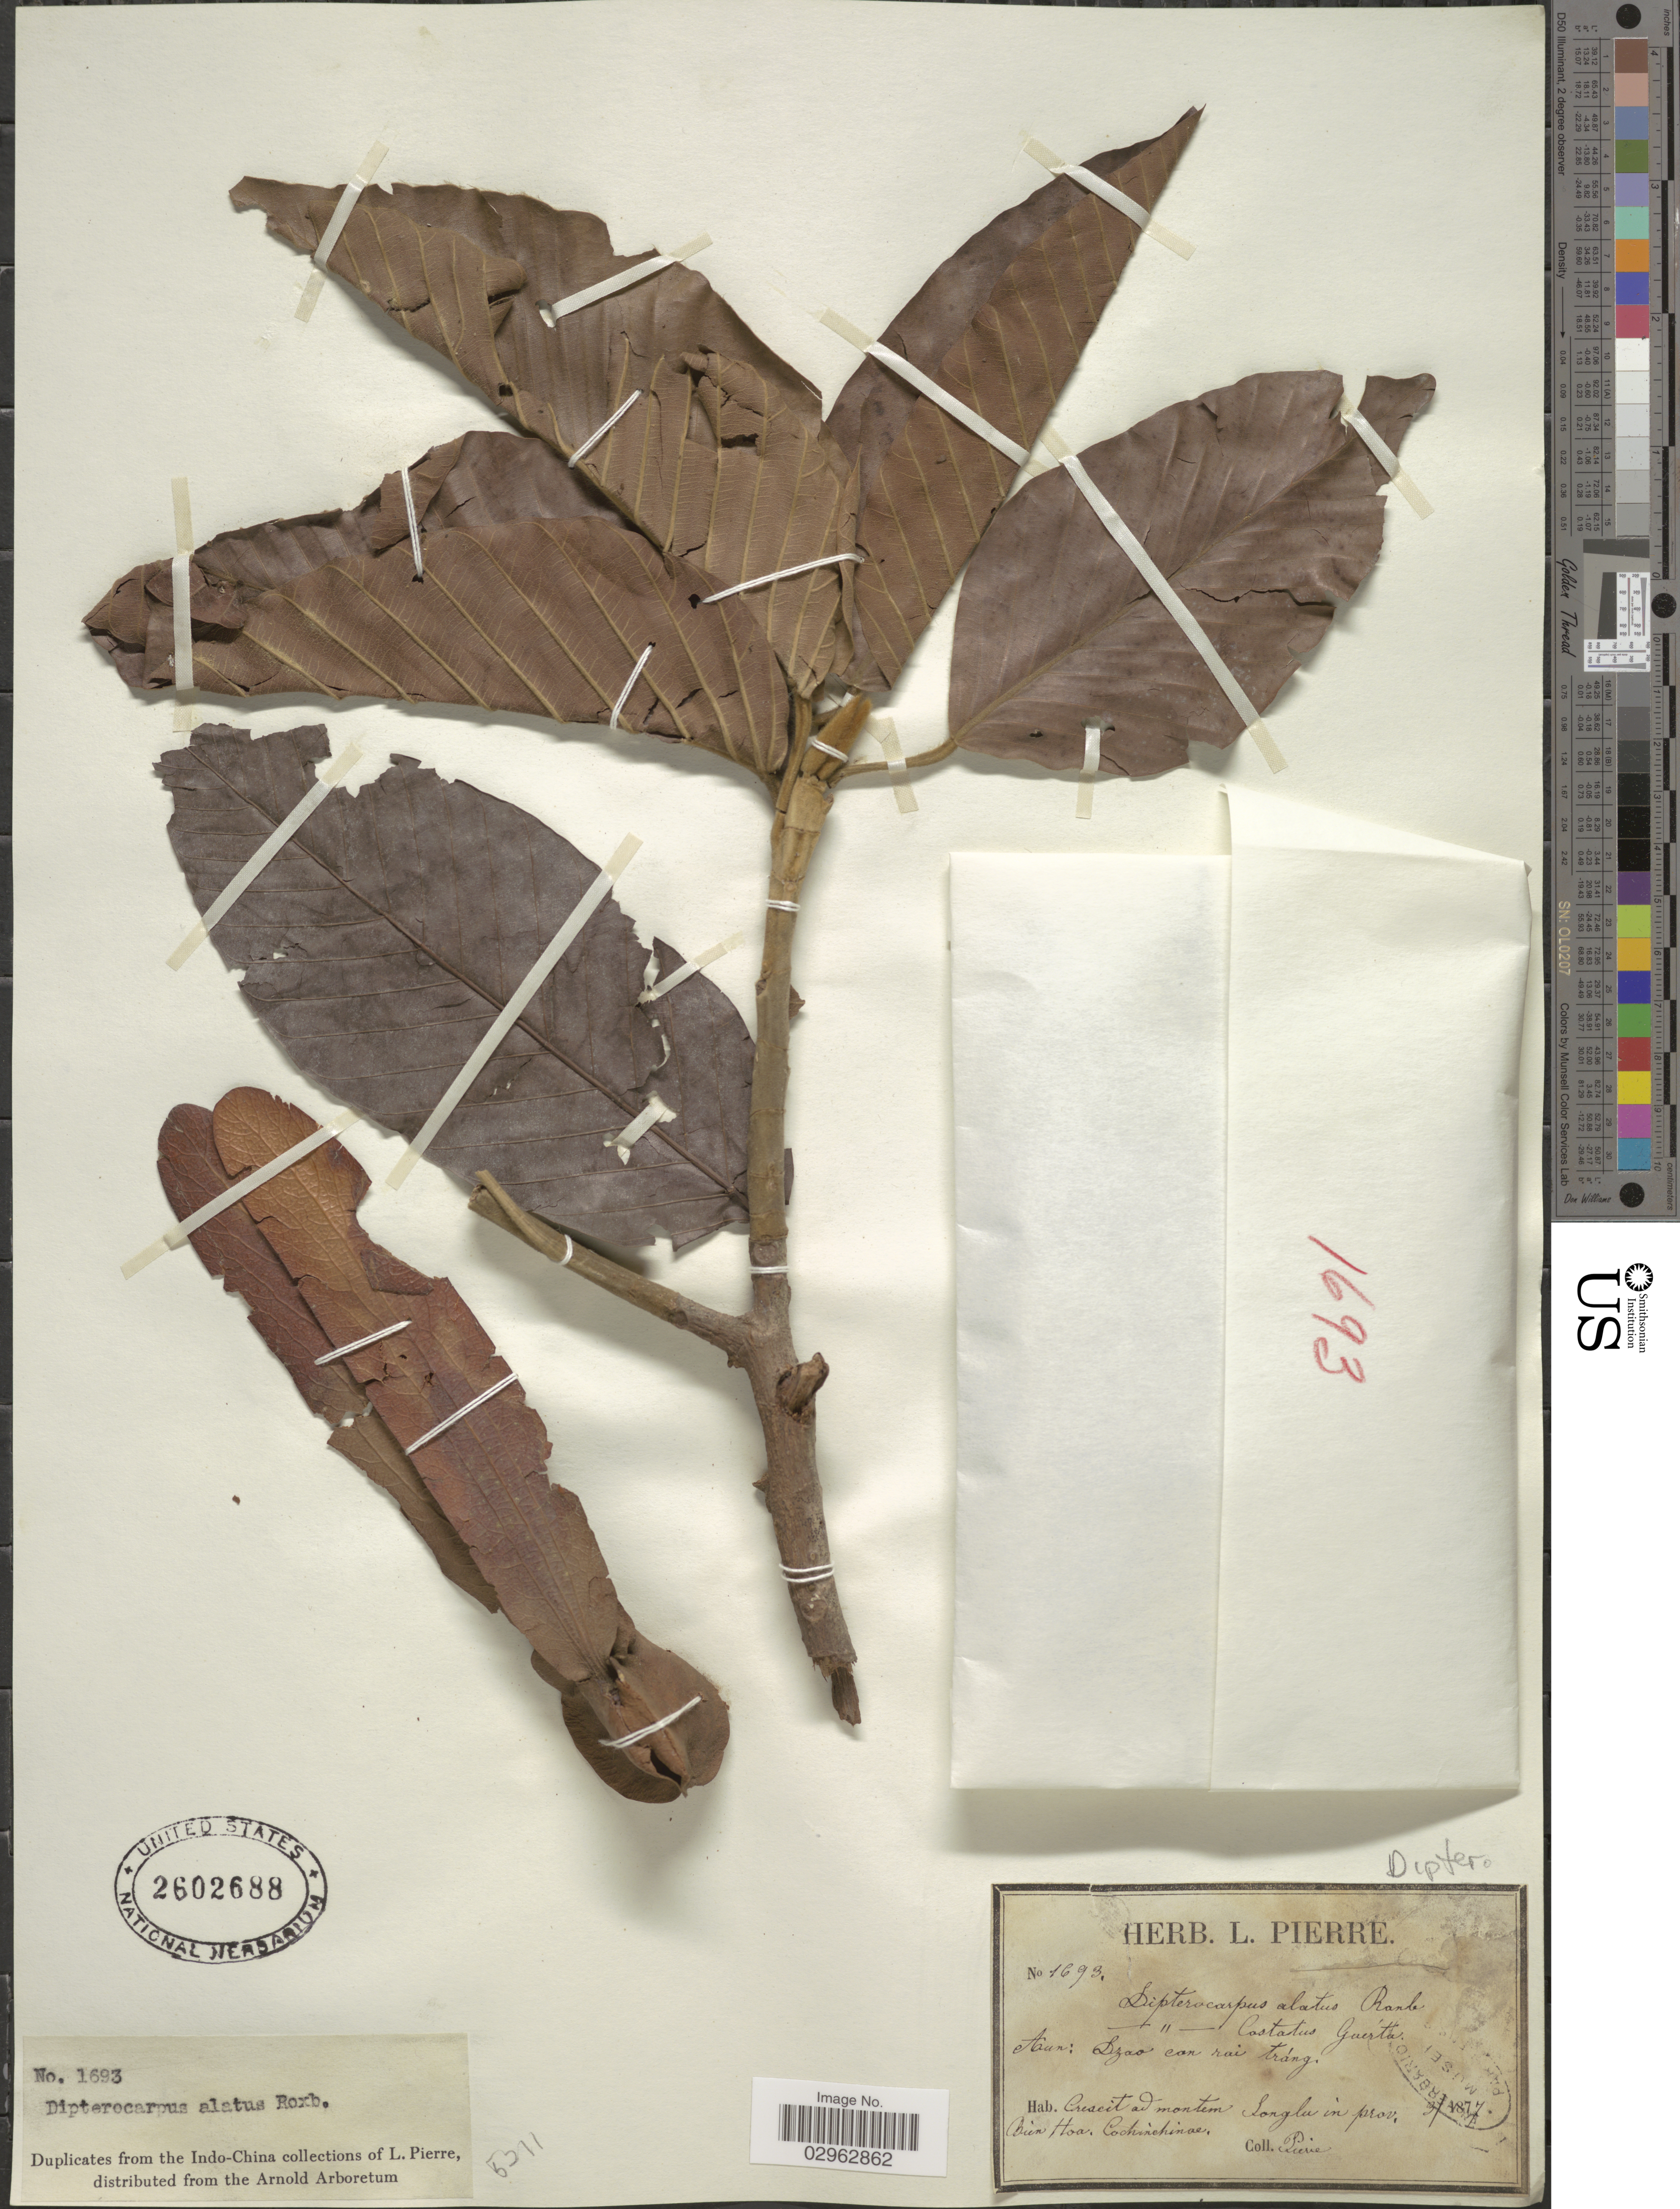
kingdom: Plantae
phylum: Tracheophyta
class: Magnoliopsida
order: Malvales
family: Dipterocarpaceae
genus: Dipterocarpus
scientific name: Dipterocarpus alatus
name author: Roxb.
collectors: L. Pierre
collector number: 1693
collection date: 1877-03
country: Vietnam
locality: Crescit ad montem Songlu in prov. Bien Hoa. Cochinchinae.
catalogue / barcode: US 2602688